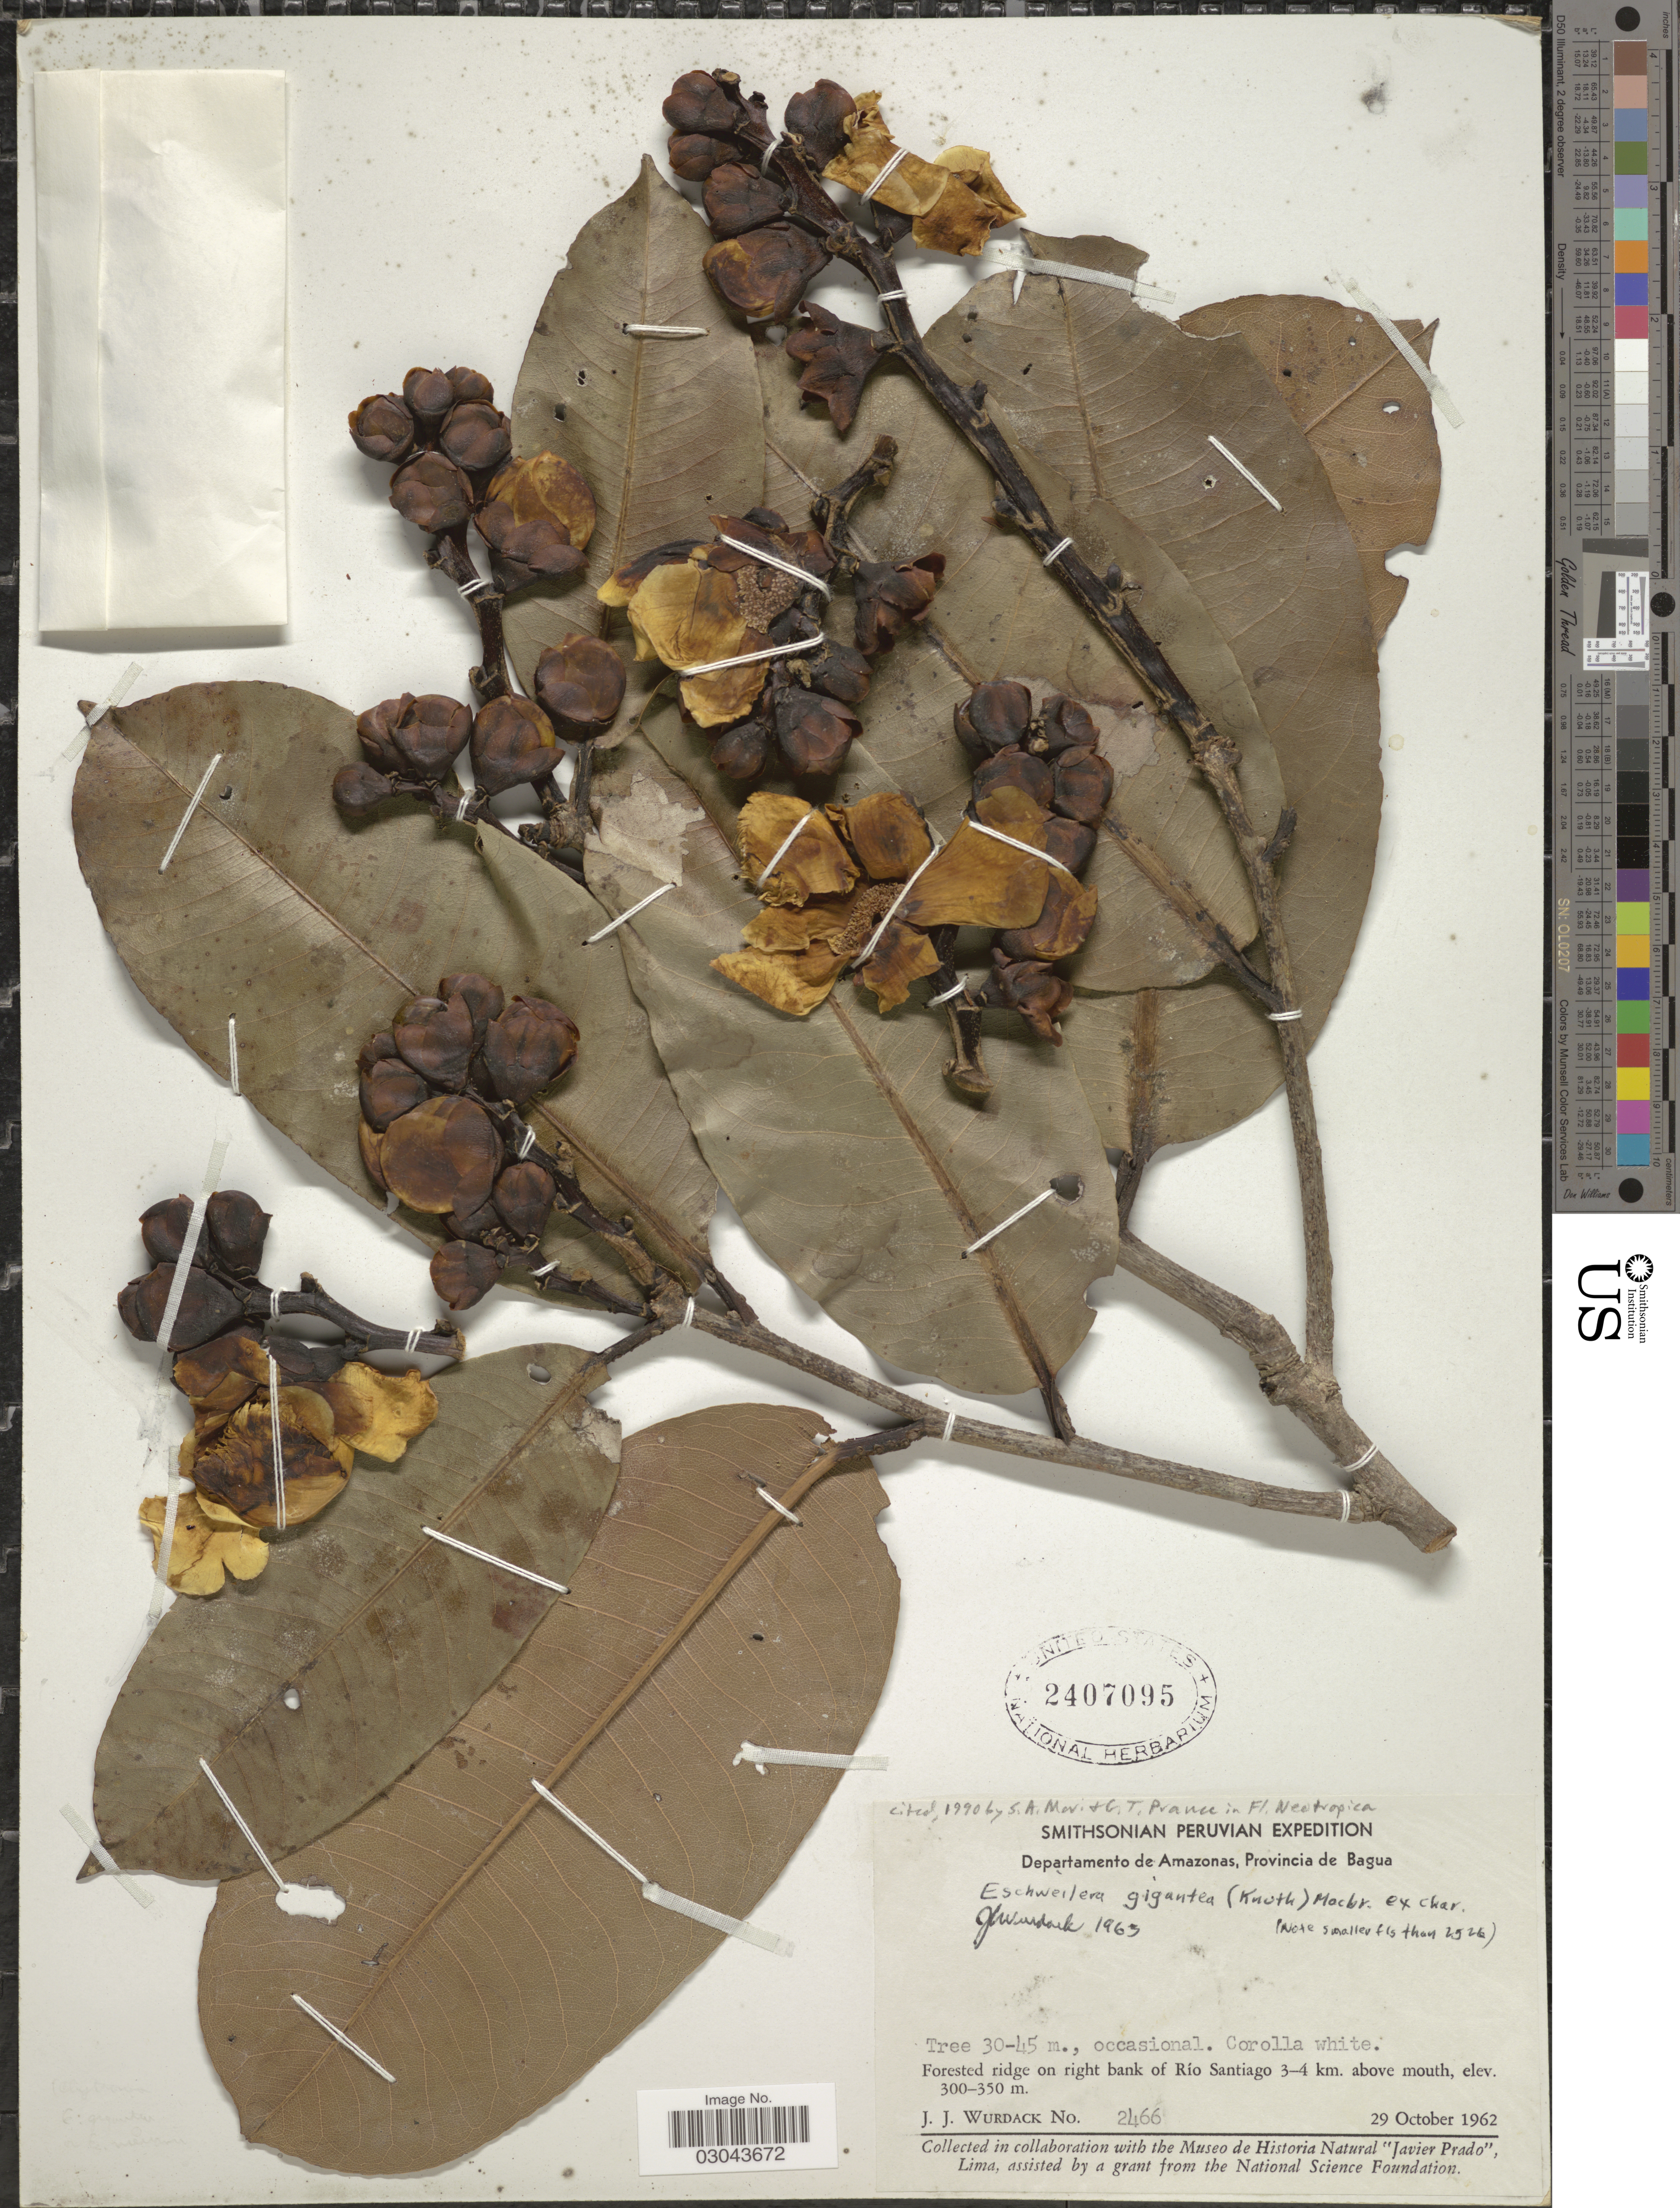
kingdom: Plantae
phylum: Tracheophyta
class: Magnoliopsida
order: Ericales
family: Lecythidaceae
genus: Eschweilera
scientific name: Eschweilera gigantea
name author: (R. Knuth) J.F. Macbr.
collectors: J. J. Wurdack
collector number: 2466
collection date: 1962-10-29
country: Peru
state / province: Amazonas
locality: Departamento de Amazonas, Provincia de Bagua. Forested ridge on right bank of Río Santiago 3-4 km. above mouth.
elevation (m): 300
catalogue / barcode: US 2407095